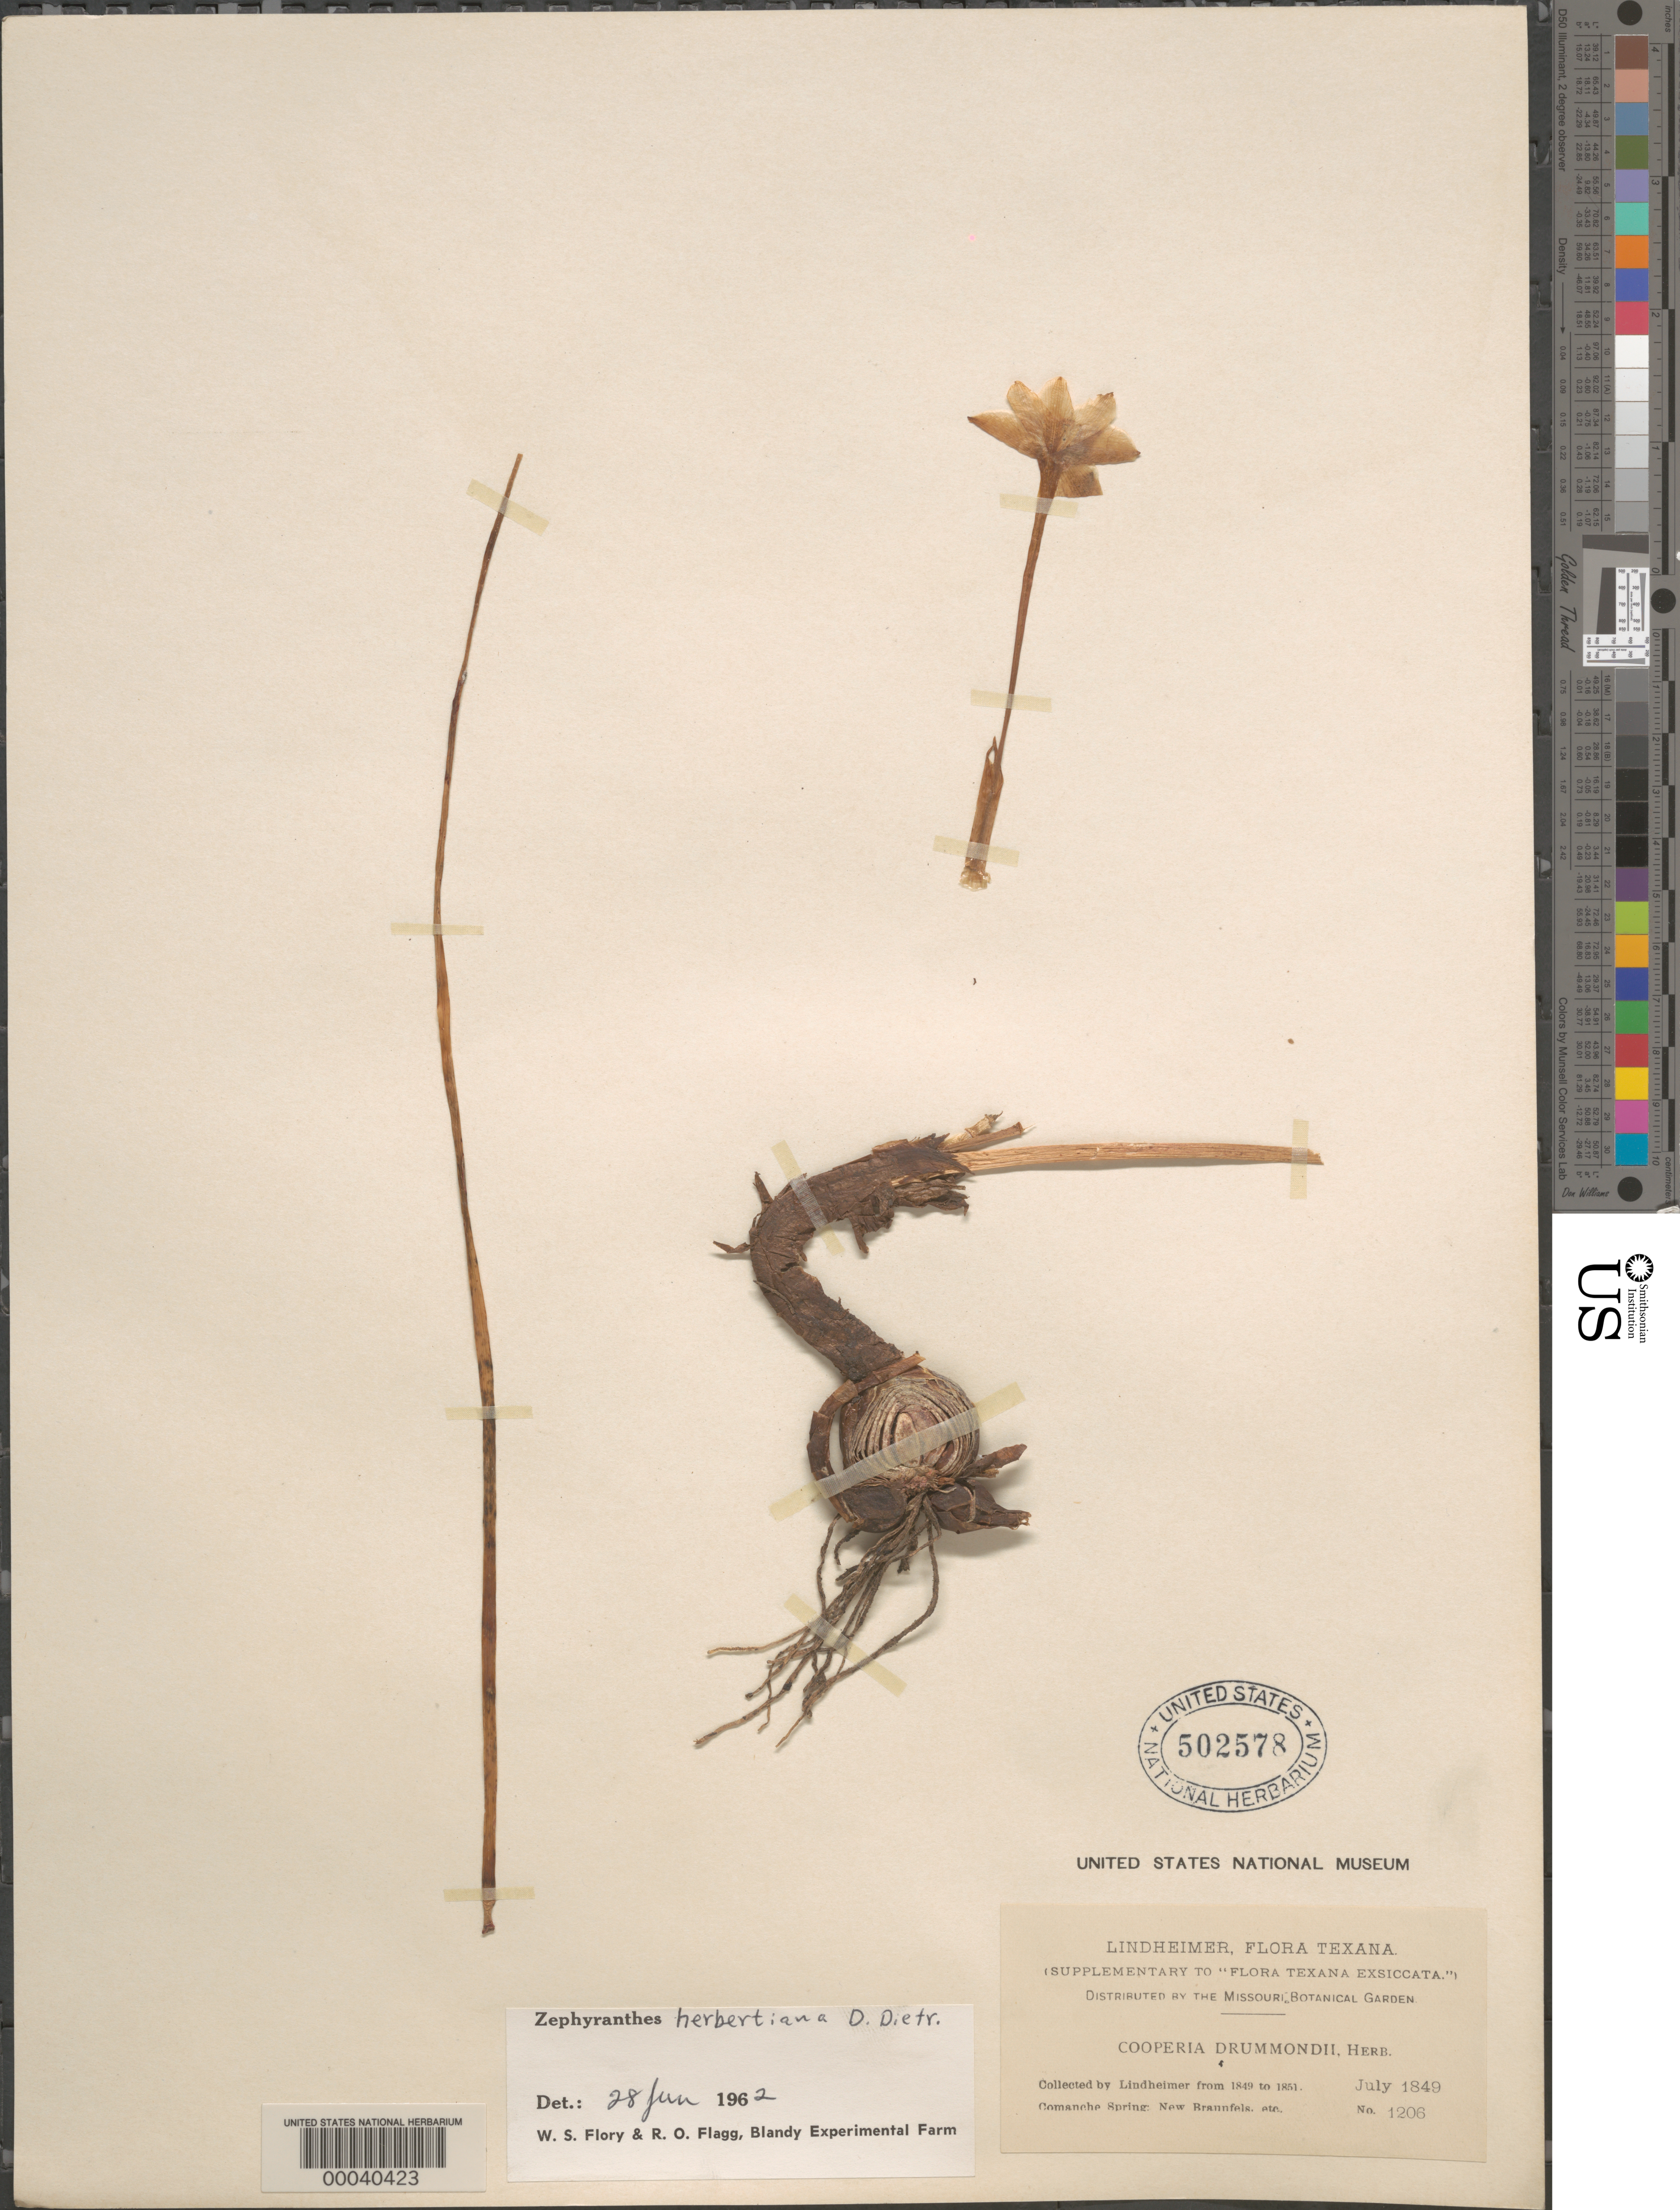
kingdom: Plantae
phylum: Tracheophyta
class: Liliopsida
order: Asparagales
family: Amaryllidaceae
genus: Zephyranthes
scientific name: Zephyranthes herbertiana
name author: D. Dietr.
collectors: F. J. Lindheimer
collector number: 1206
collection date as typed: Jul 1849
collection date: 1849-07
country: United States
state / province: Texas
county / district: Comal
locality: Comanche spring, new braunfels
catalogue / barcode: US 502578